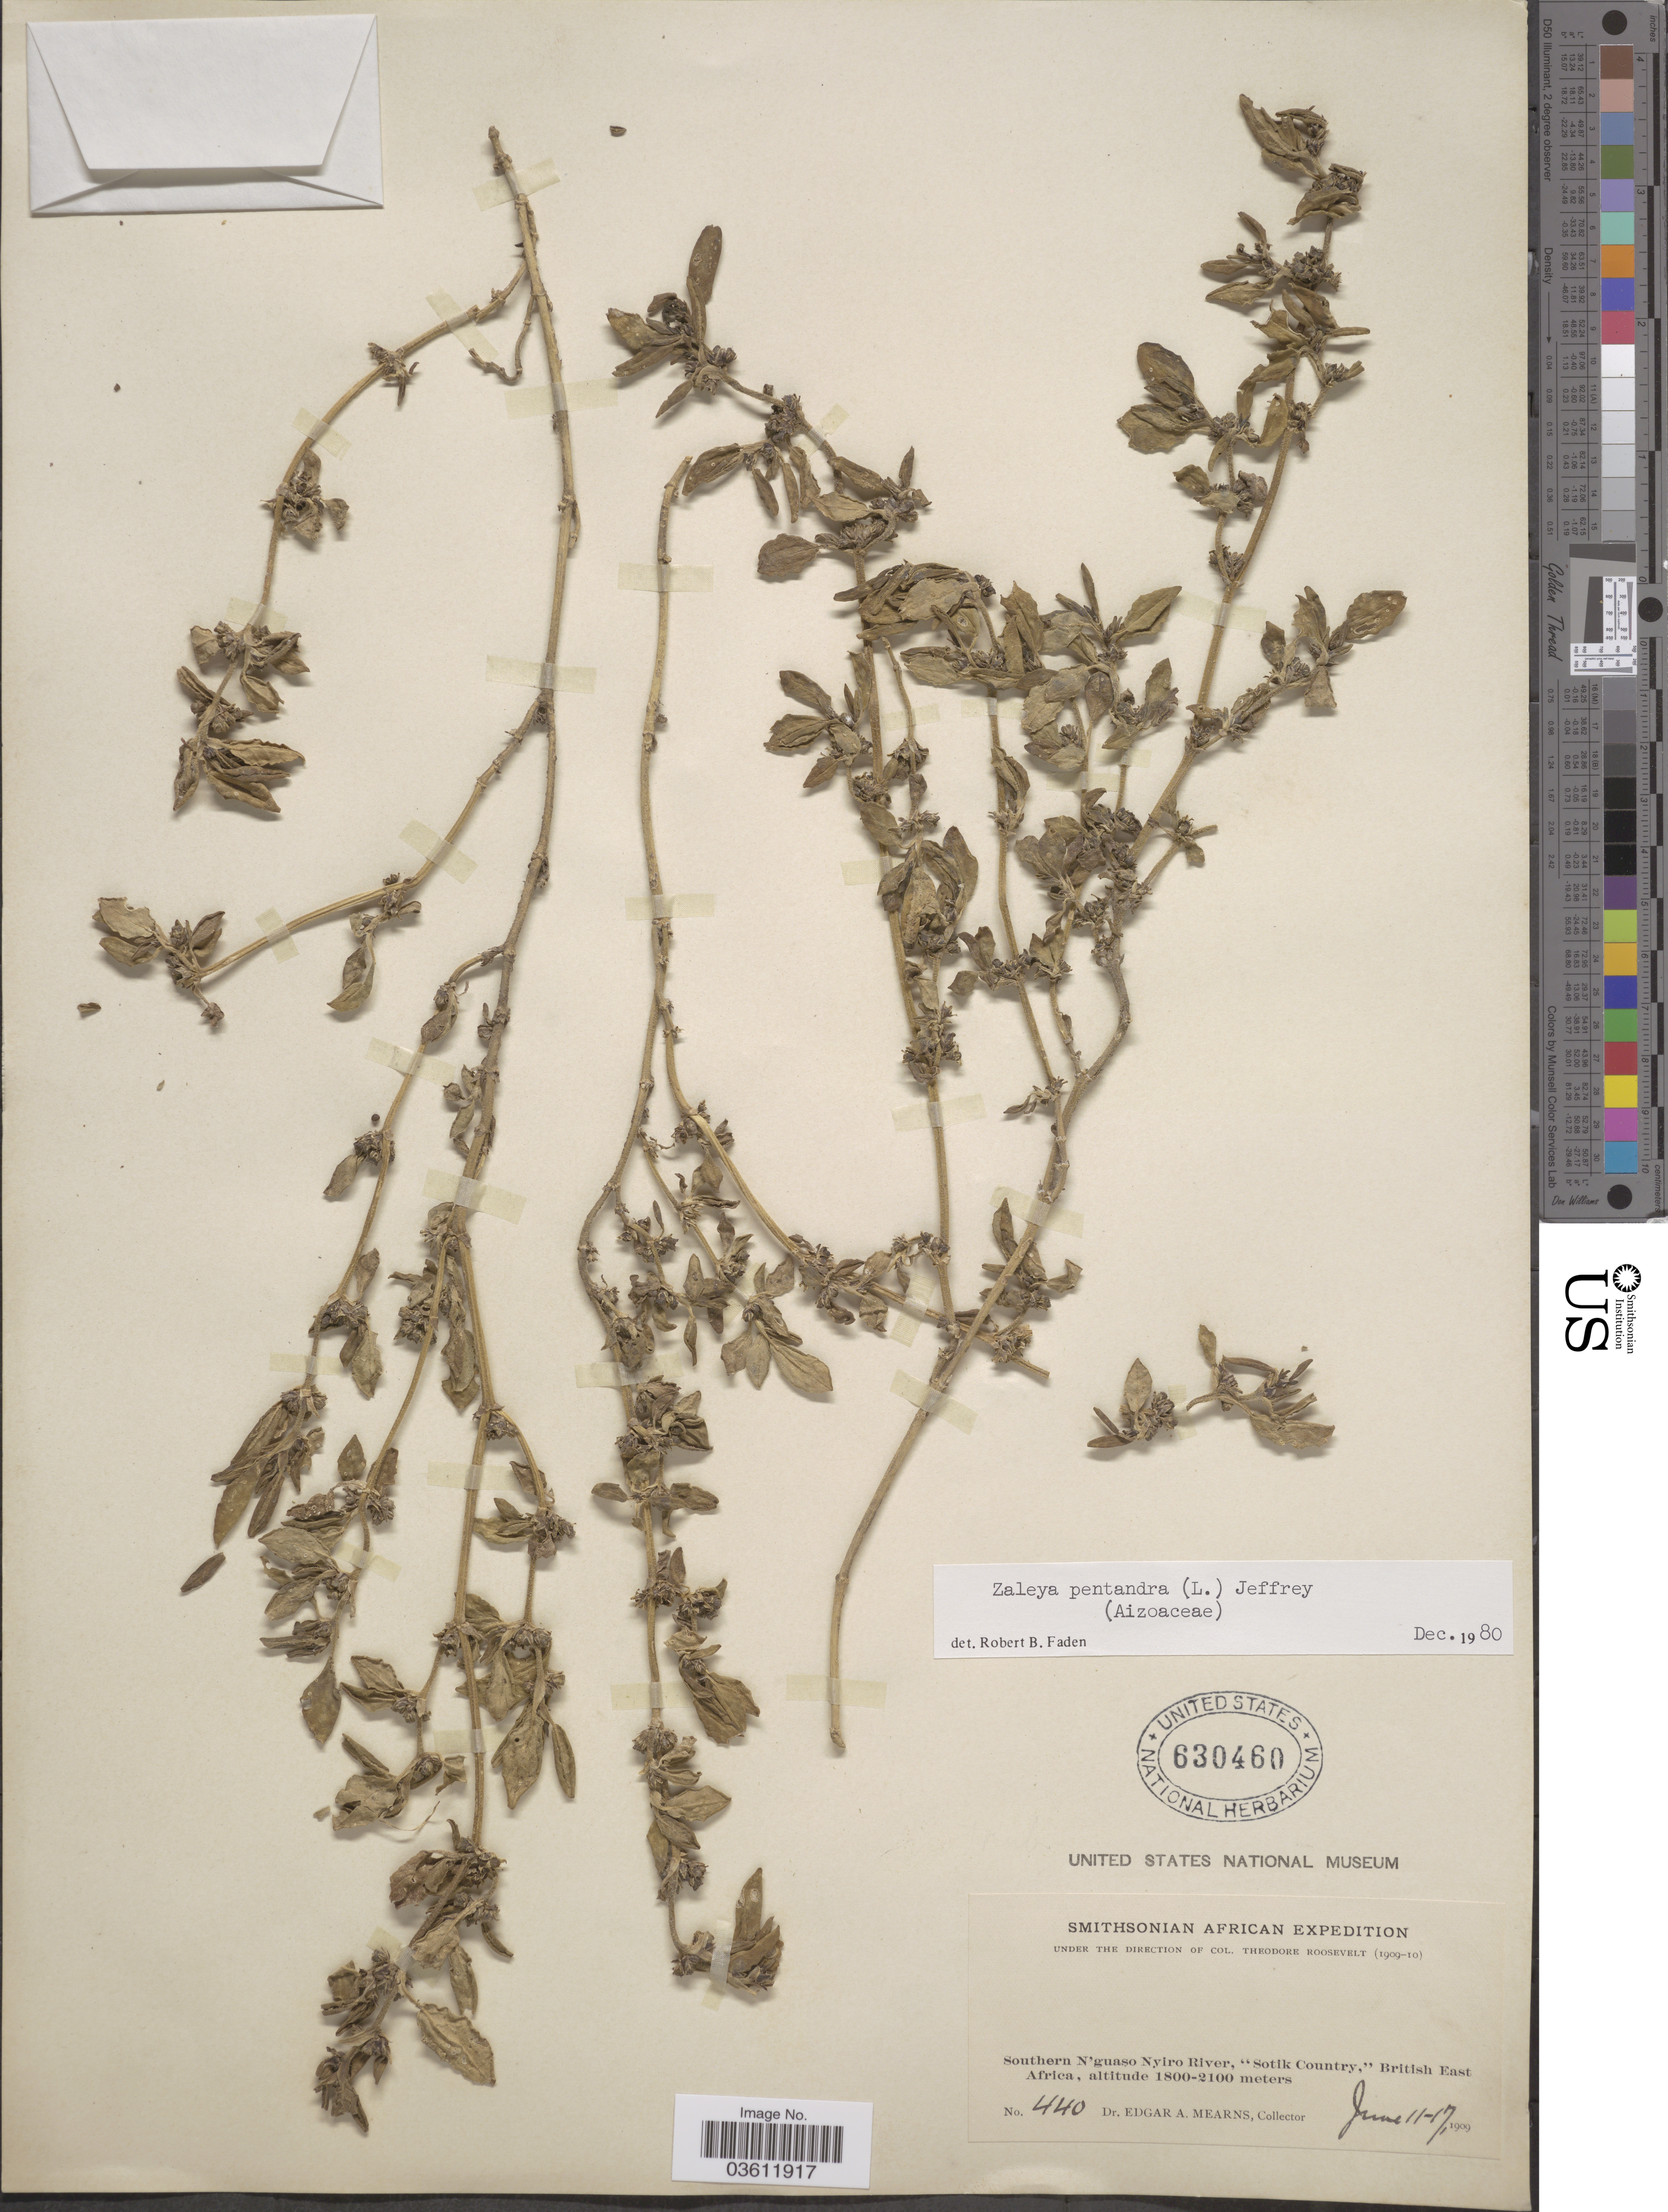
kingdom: Plantae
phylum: Tracheophyta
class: Magnoliopsida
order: Caryophyllales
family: Aizoaceae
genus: Zaleya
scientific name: Zaleya pentandra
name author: (L.) C. Jeffrey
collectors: E. A. Mearns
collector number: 440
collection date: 1909-06-11/1909-06-17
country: Kenya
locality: Southern N'guaso Nyiro River, "Sotik Country," British East Africa.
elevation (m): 1800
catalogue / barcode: US 630460